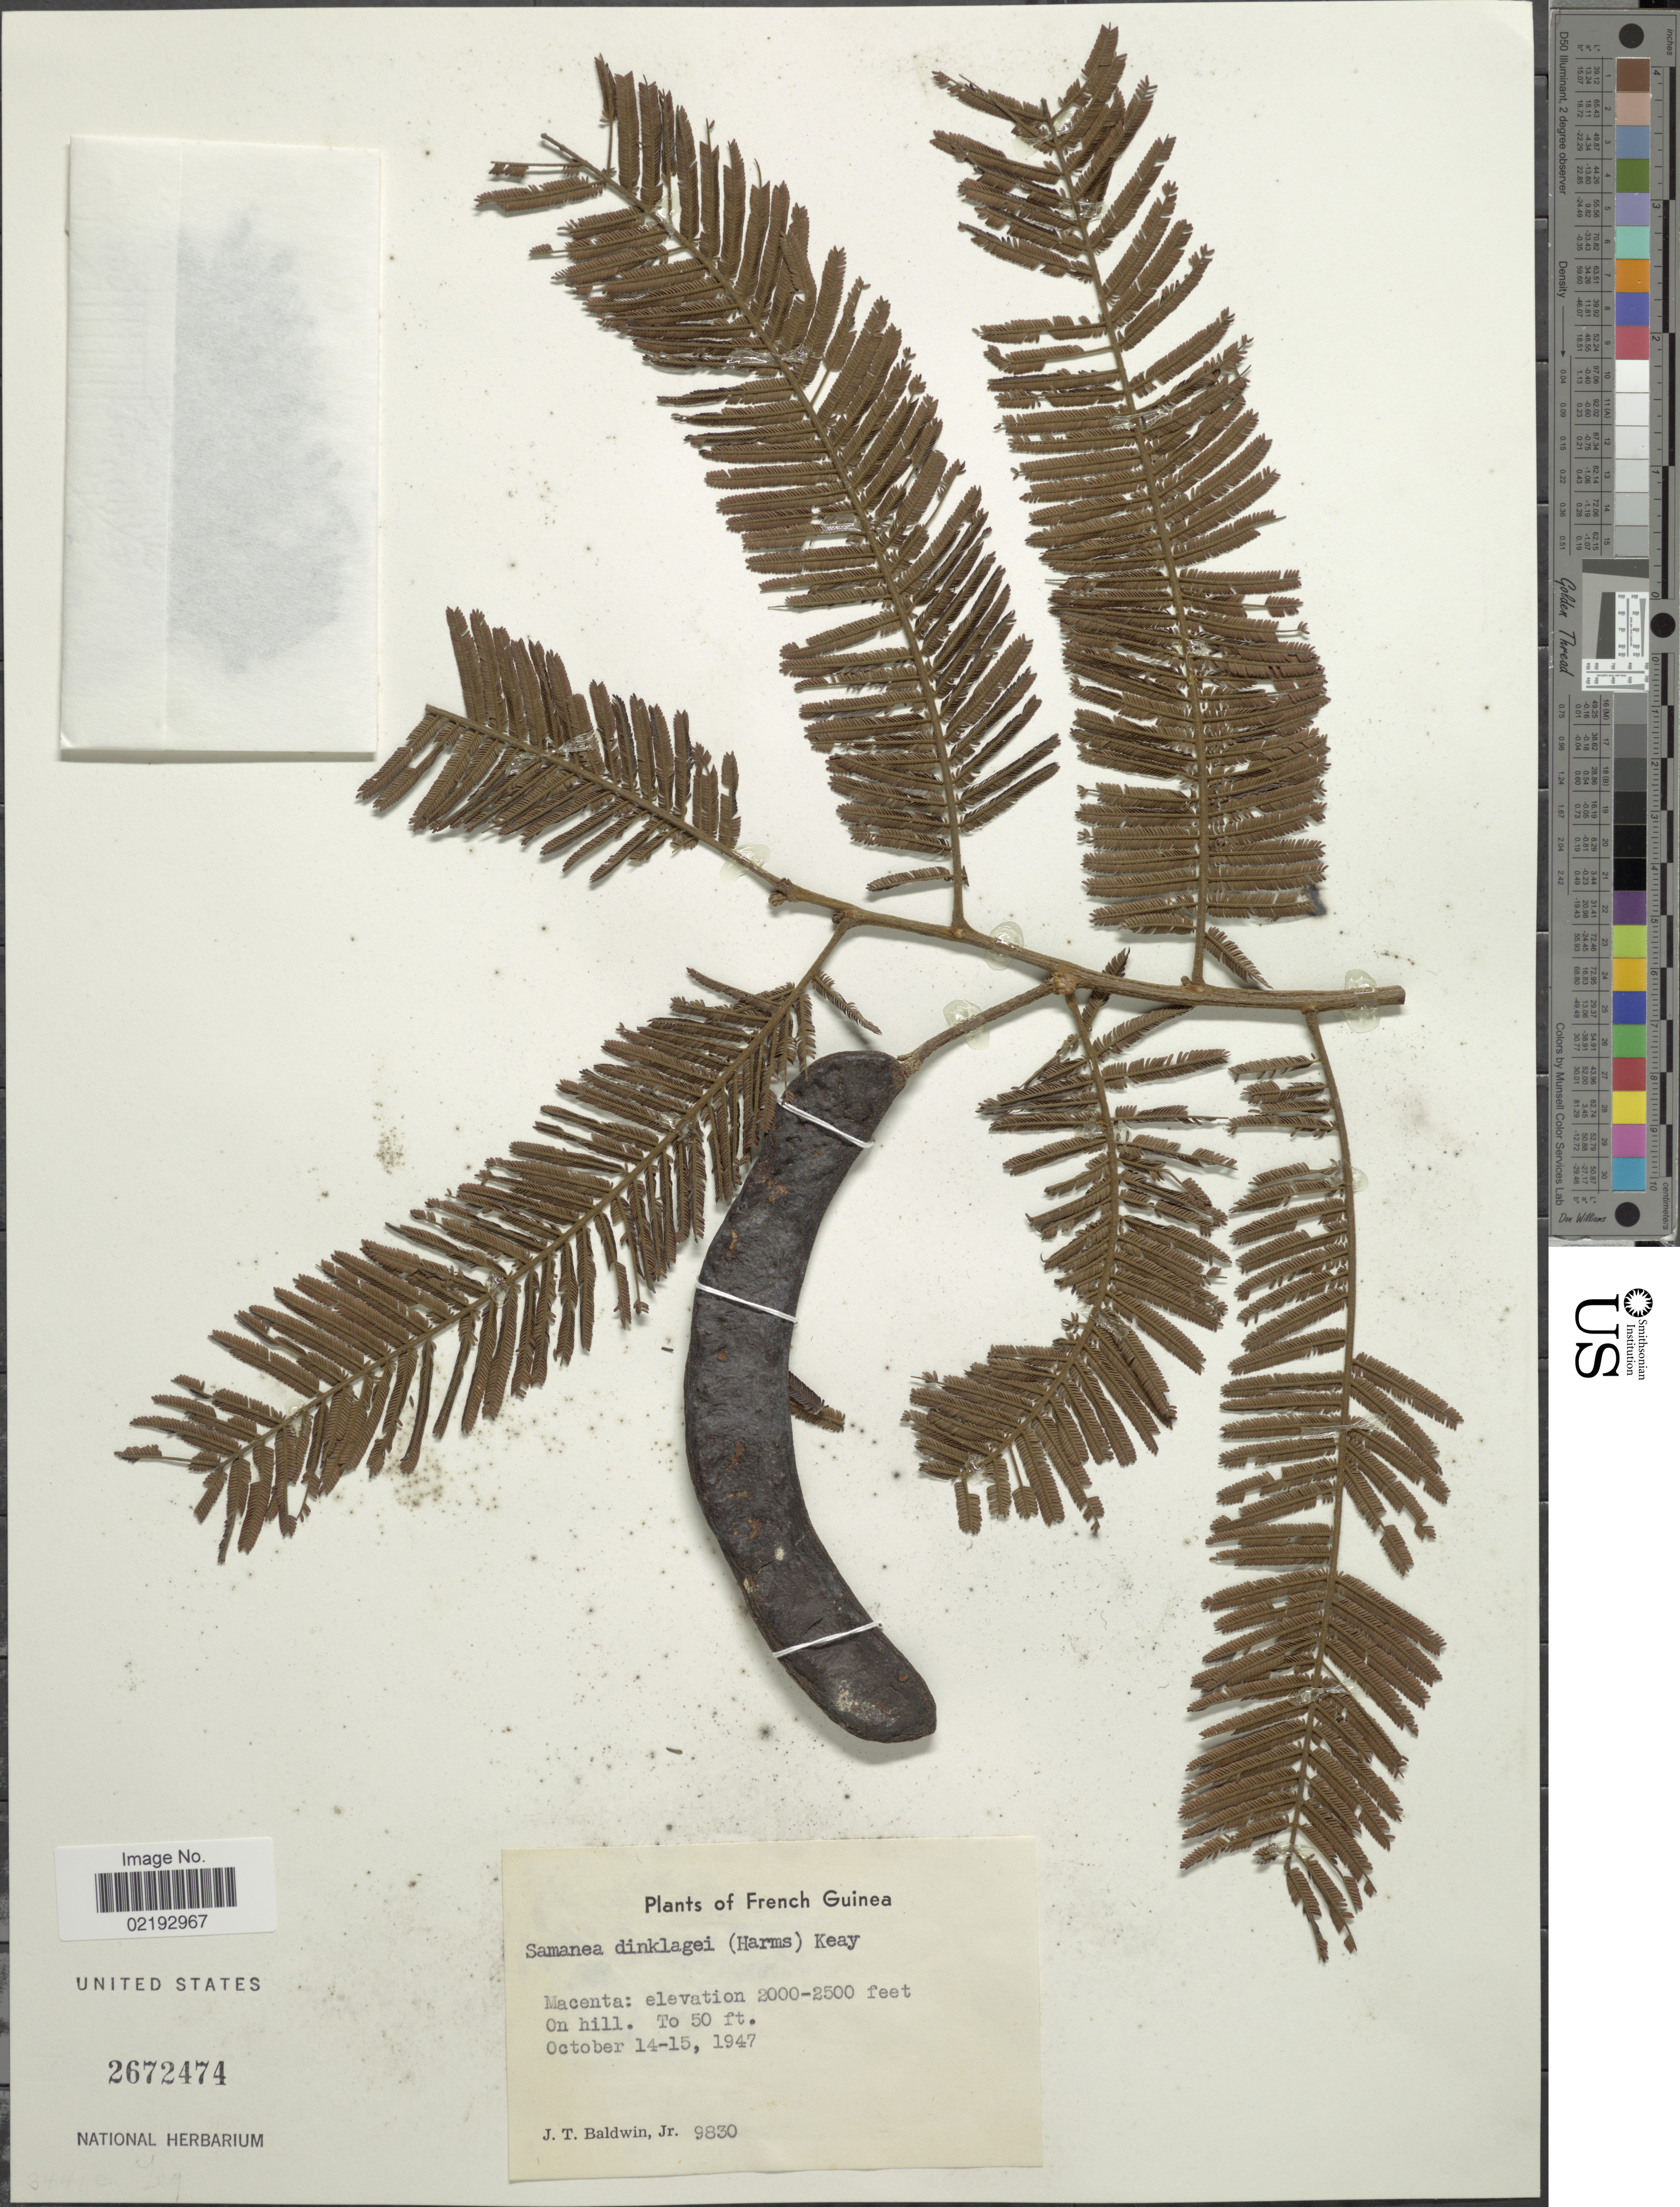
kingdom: Plantae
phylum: Tracheophyta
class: Magnoliopsida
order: Fabales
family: Fabaceae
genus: Samanea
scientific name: Samanea dinklagei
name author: (Harms) Keay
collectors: J. T. Baldwin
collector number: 9830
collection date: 1947-10-14/1947-10-15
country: Guinea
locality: French Guinea, Macenta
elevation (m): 610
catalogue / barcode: US 2672474